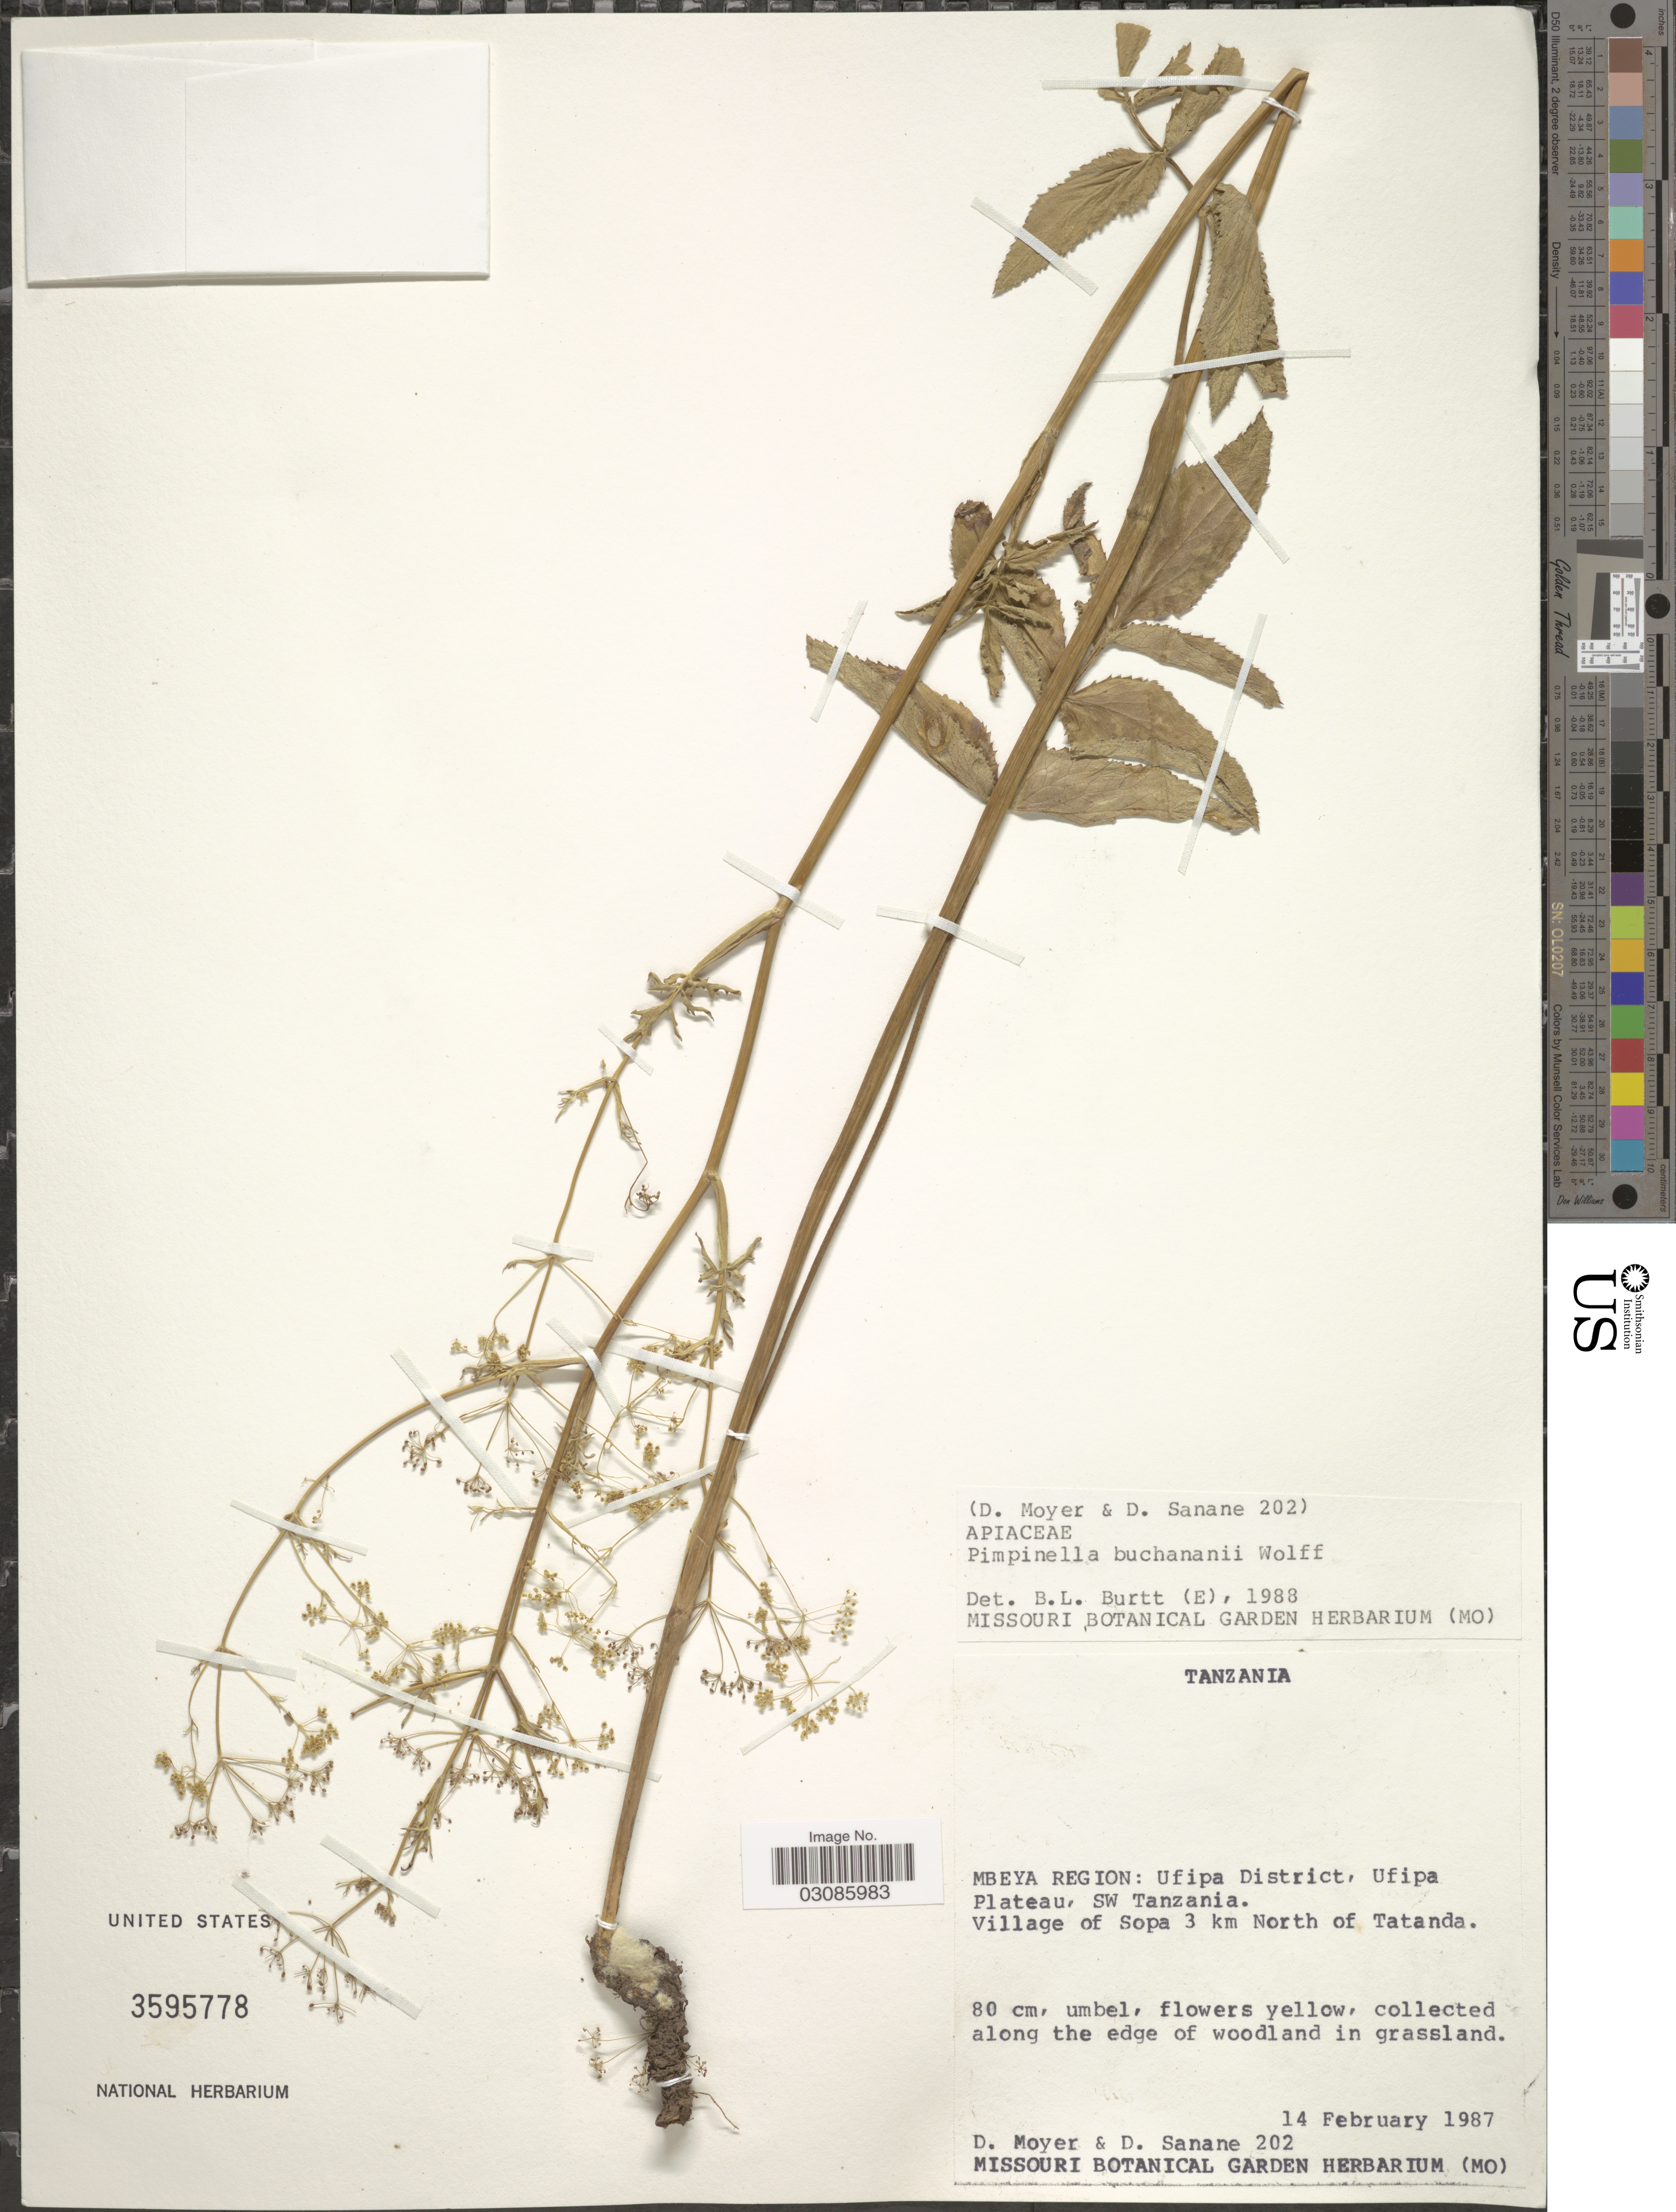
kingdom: Plantae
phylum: Tracheophyta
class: Magnoliopsida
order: Apiales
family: Apiaceae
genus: Pimpinella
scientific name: Pimpinella buchananii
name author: H. Wolff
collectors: D. Moyer & D. Sanane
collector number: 202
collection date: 1987-02-14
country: Tanzania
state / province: Mbeya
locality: Mbeya Region: Ufipa District, Ufipa Plateau, SW Tanzania. Village of Sopa 3 km North of Tatanda.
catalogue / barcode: US 3595778